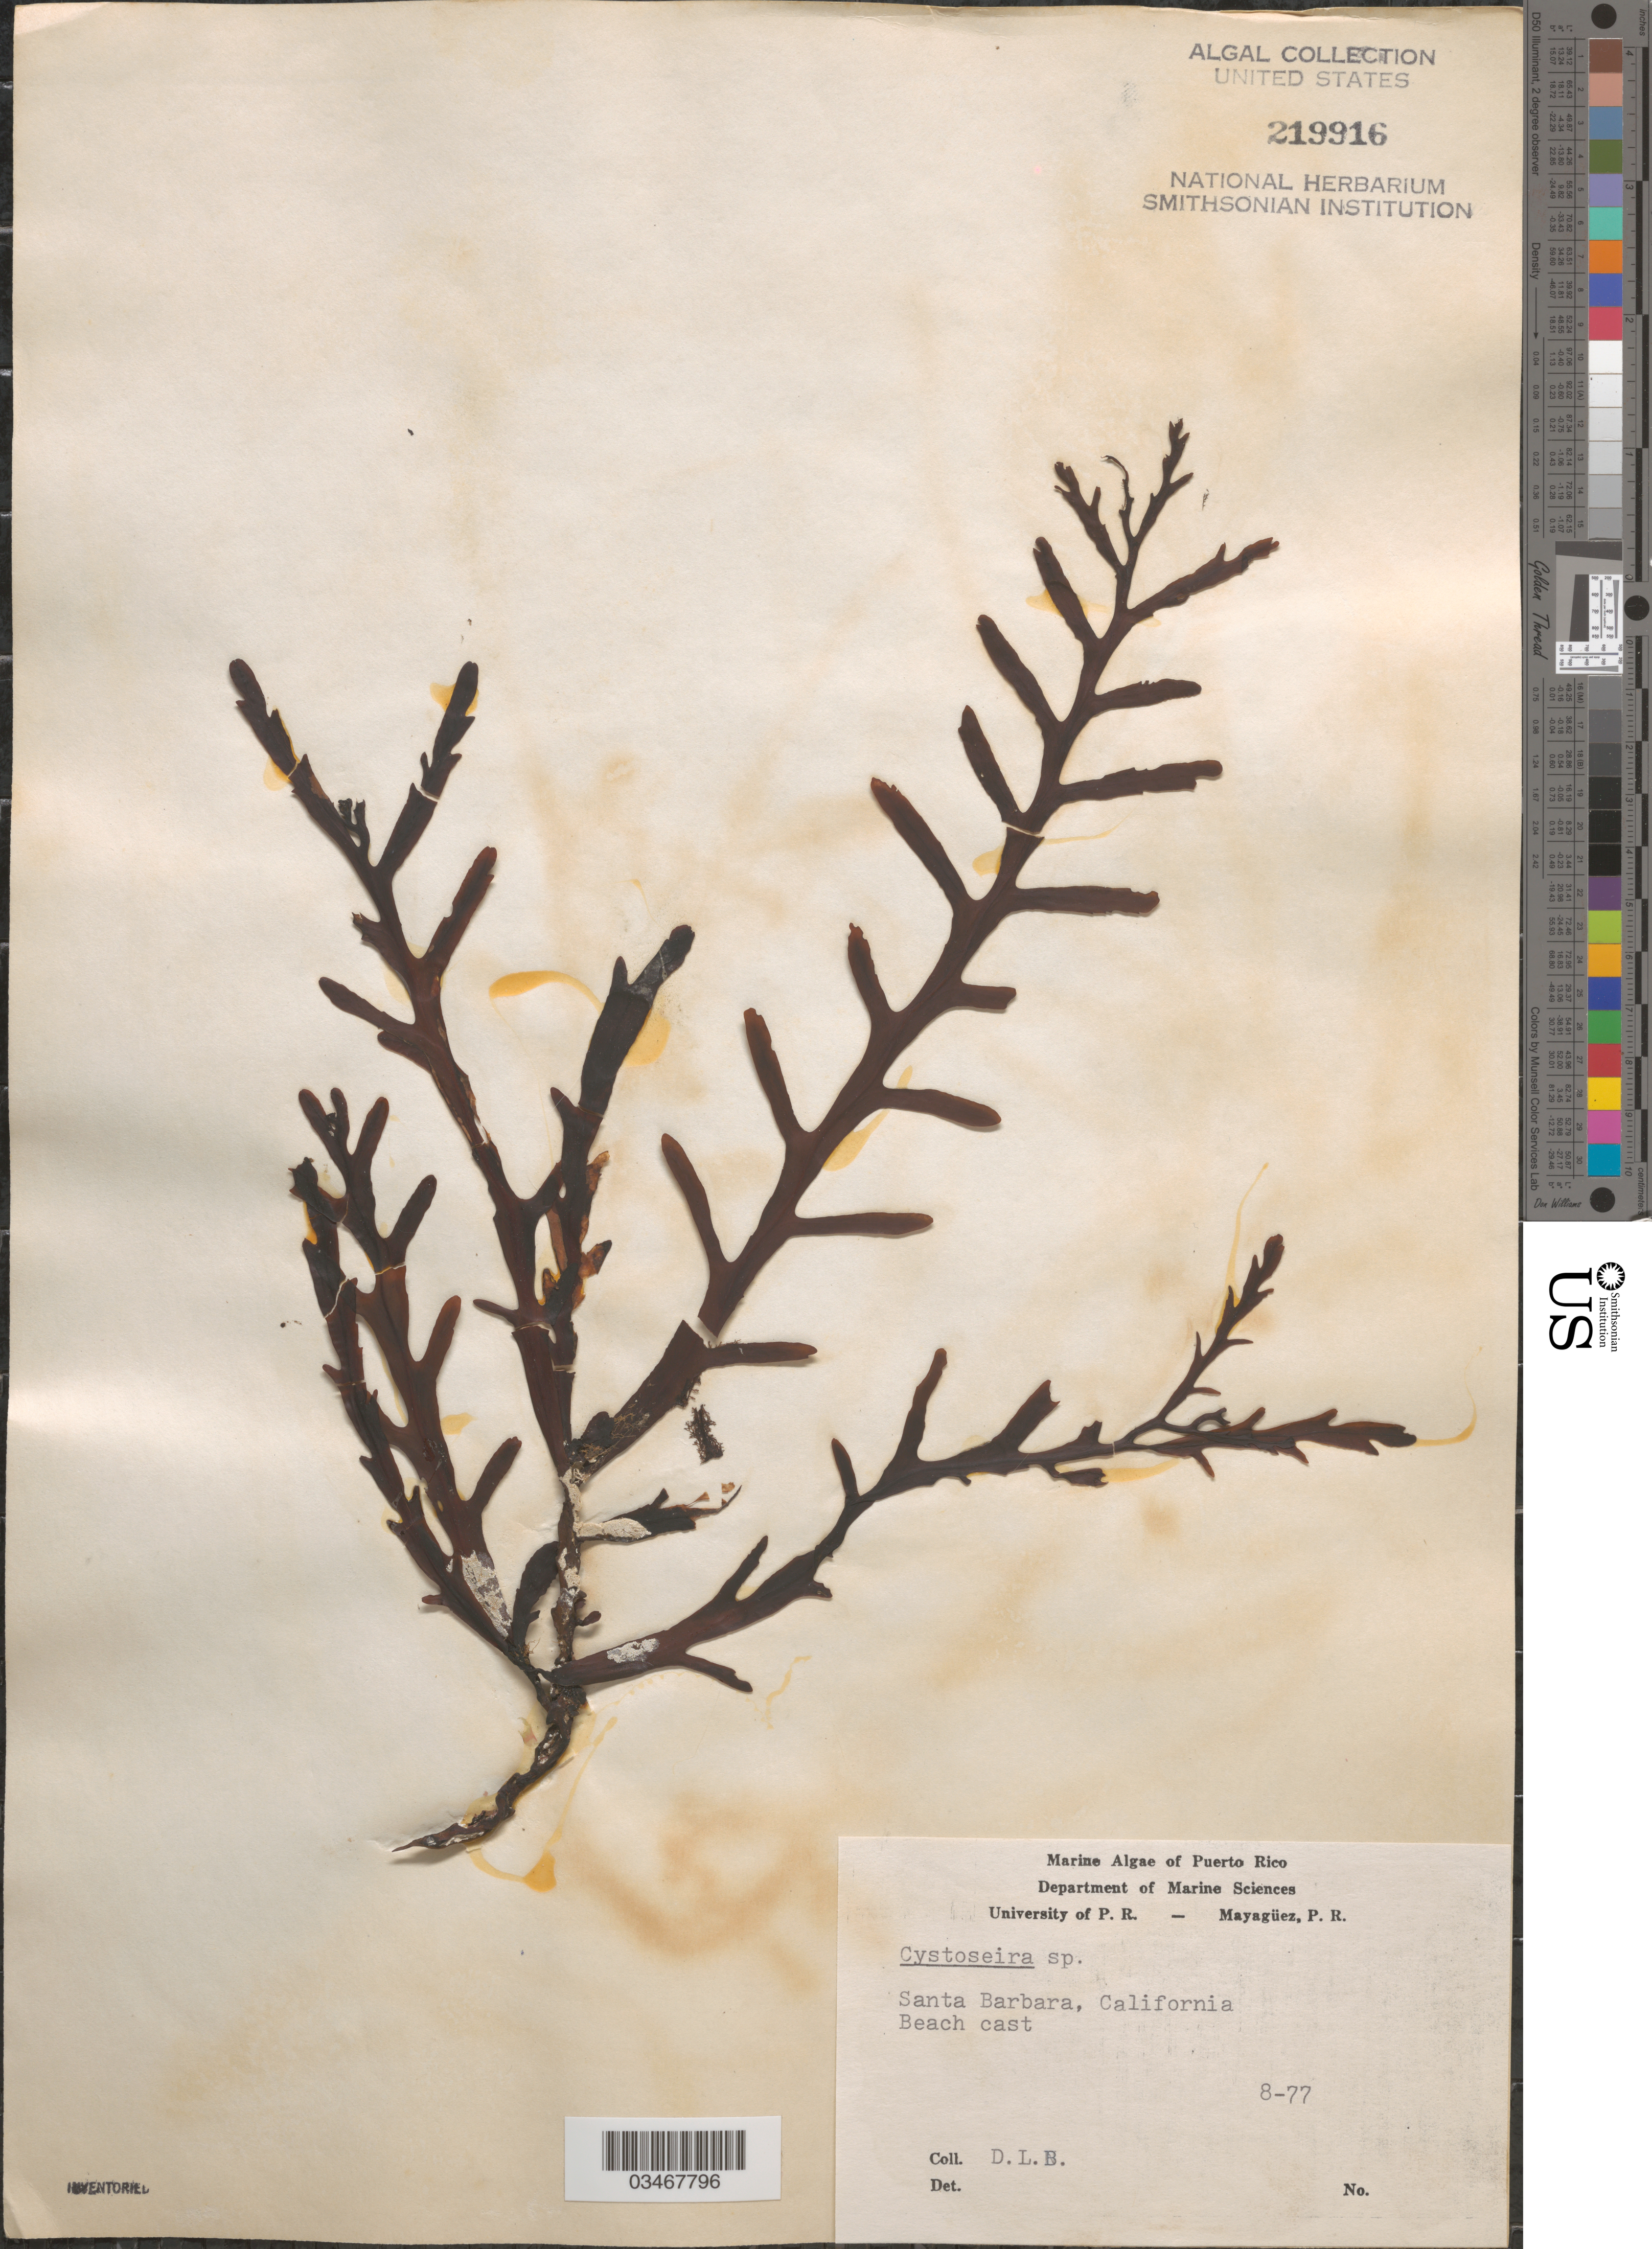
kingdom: Chromista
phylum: Ochrophyta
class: Phaeophyceae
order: Fucales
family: Sargassaceae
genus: Cystoseira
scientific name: Cystoseira sp.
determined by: Ballantine, D. L.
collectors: D.L. Ballantine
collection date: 1977-08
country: United States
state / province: California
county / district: Santa Barbara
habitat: Beach cast.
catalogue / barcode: US 219916